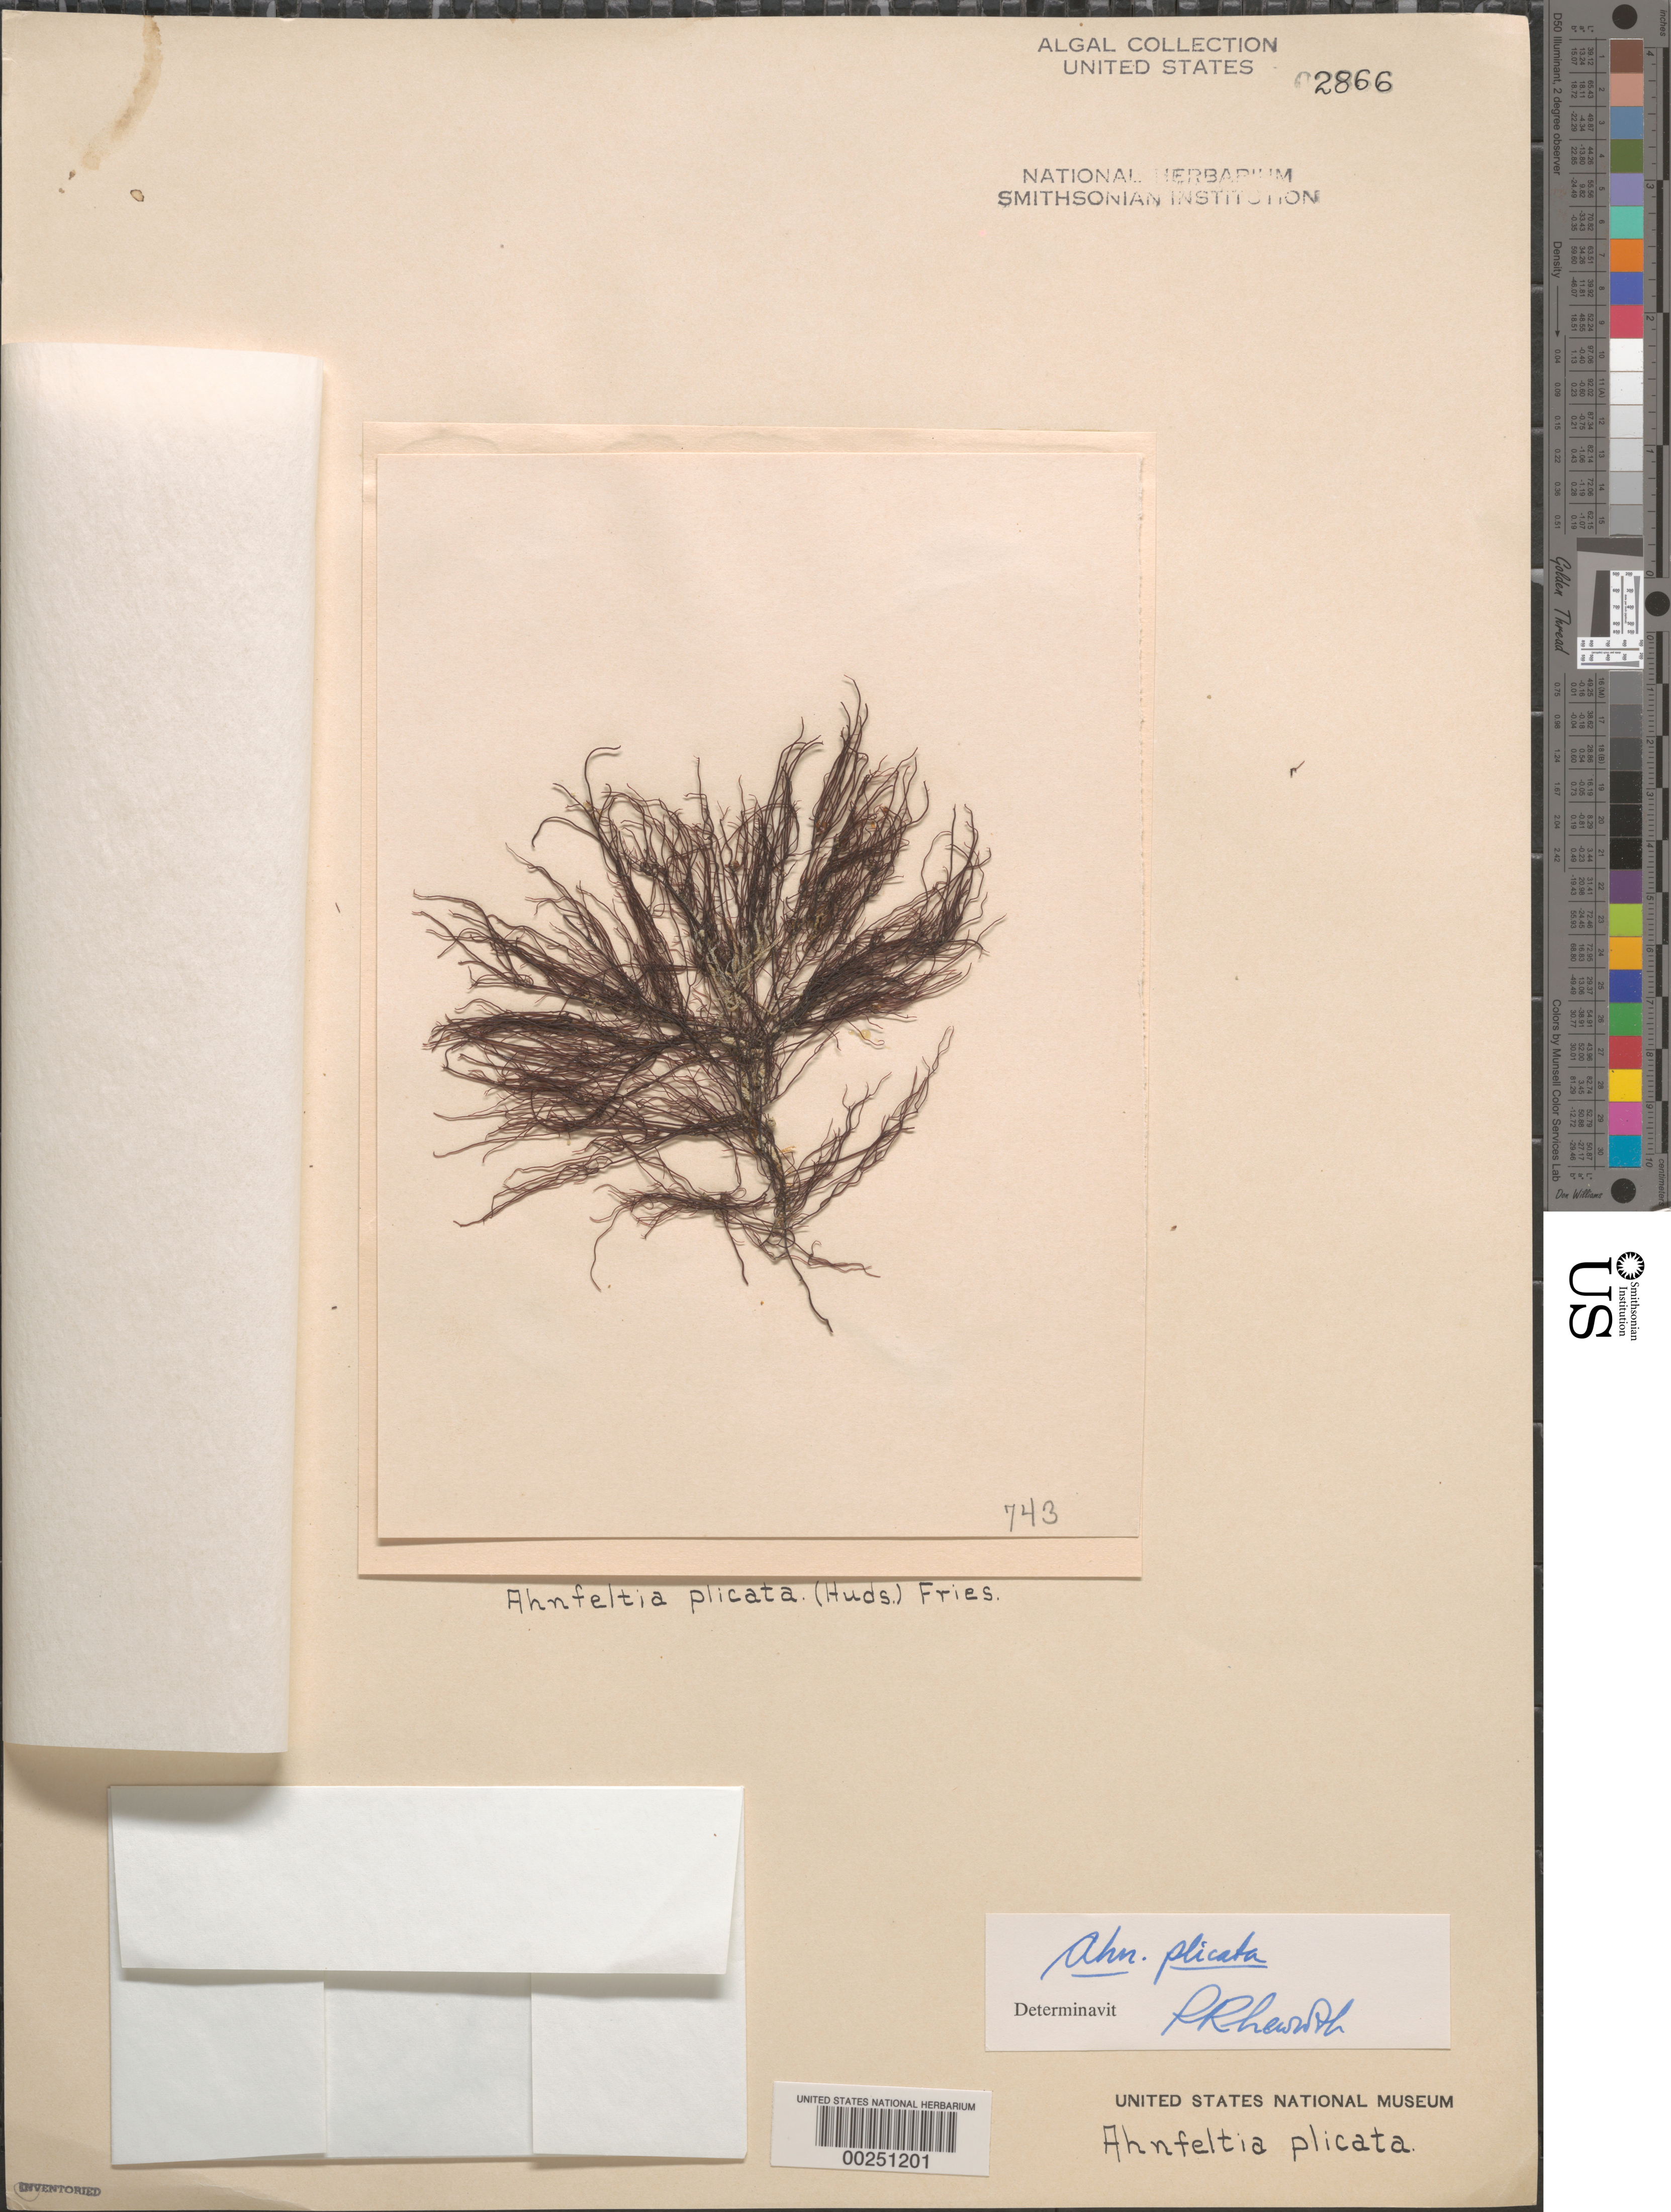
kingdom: Plantae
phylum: Rhodophyta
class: Florideophyceae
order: Ahnfeltiales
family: Ahnfeltiaceae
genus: Ahnfeltia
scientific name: Ahnfeltia plicata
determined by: Newroth, P. R.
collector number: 743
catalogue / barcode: US 2866